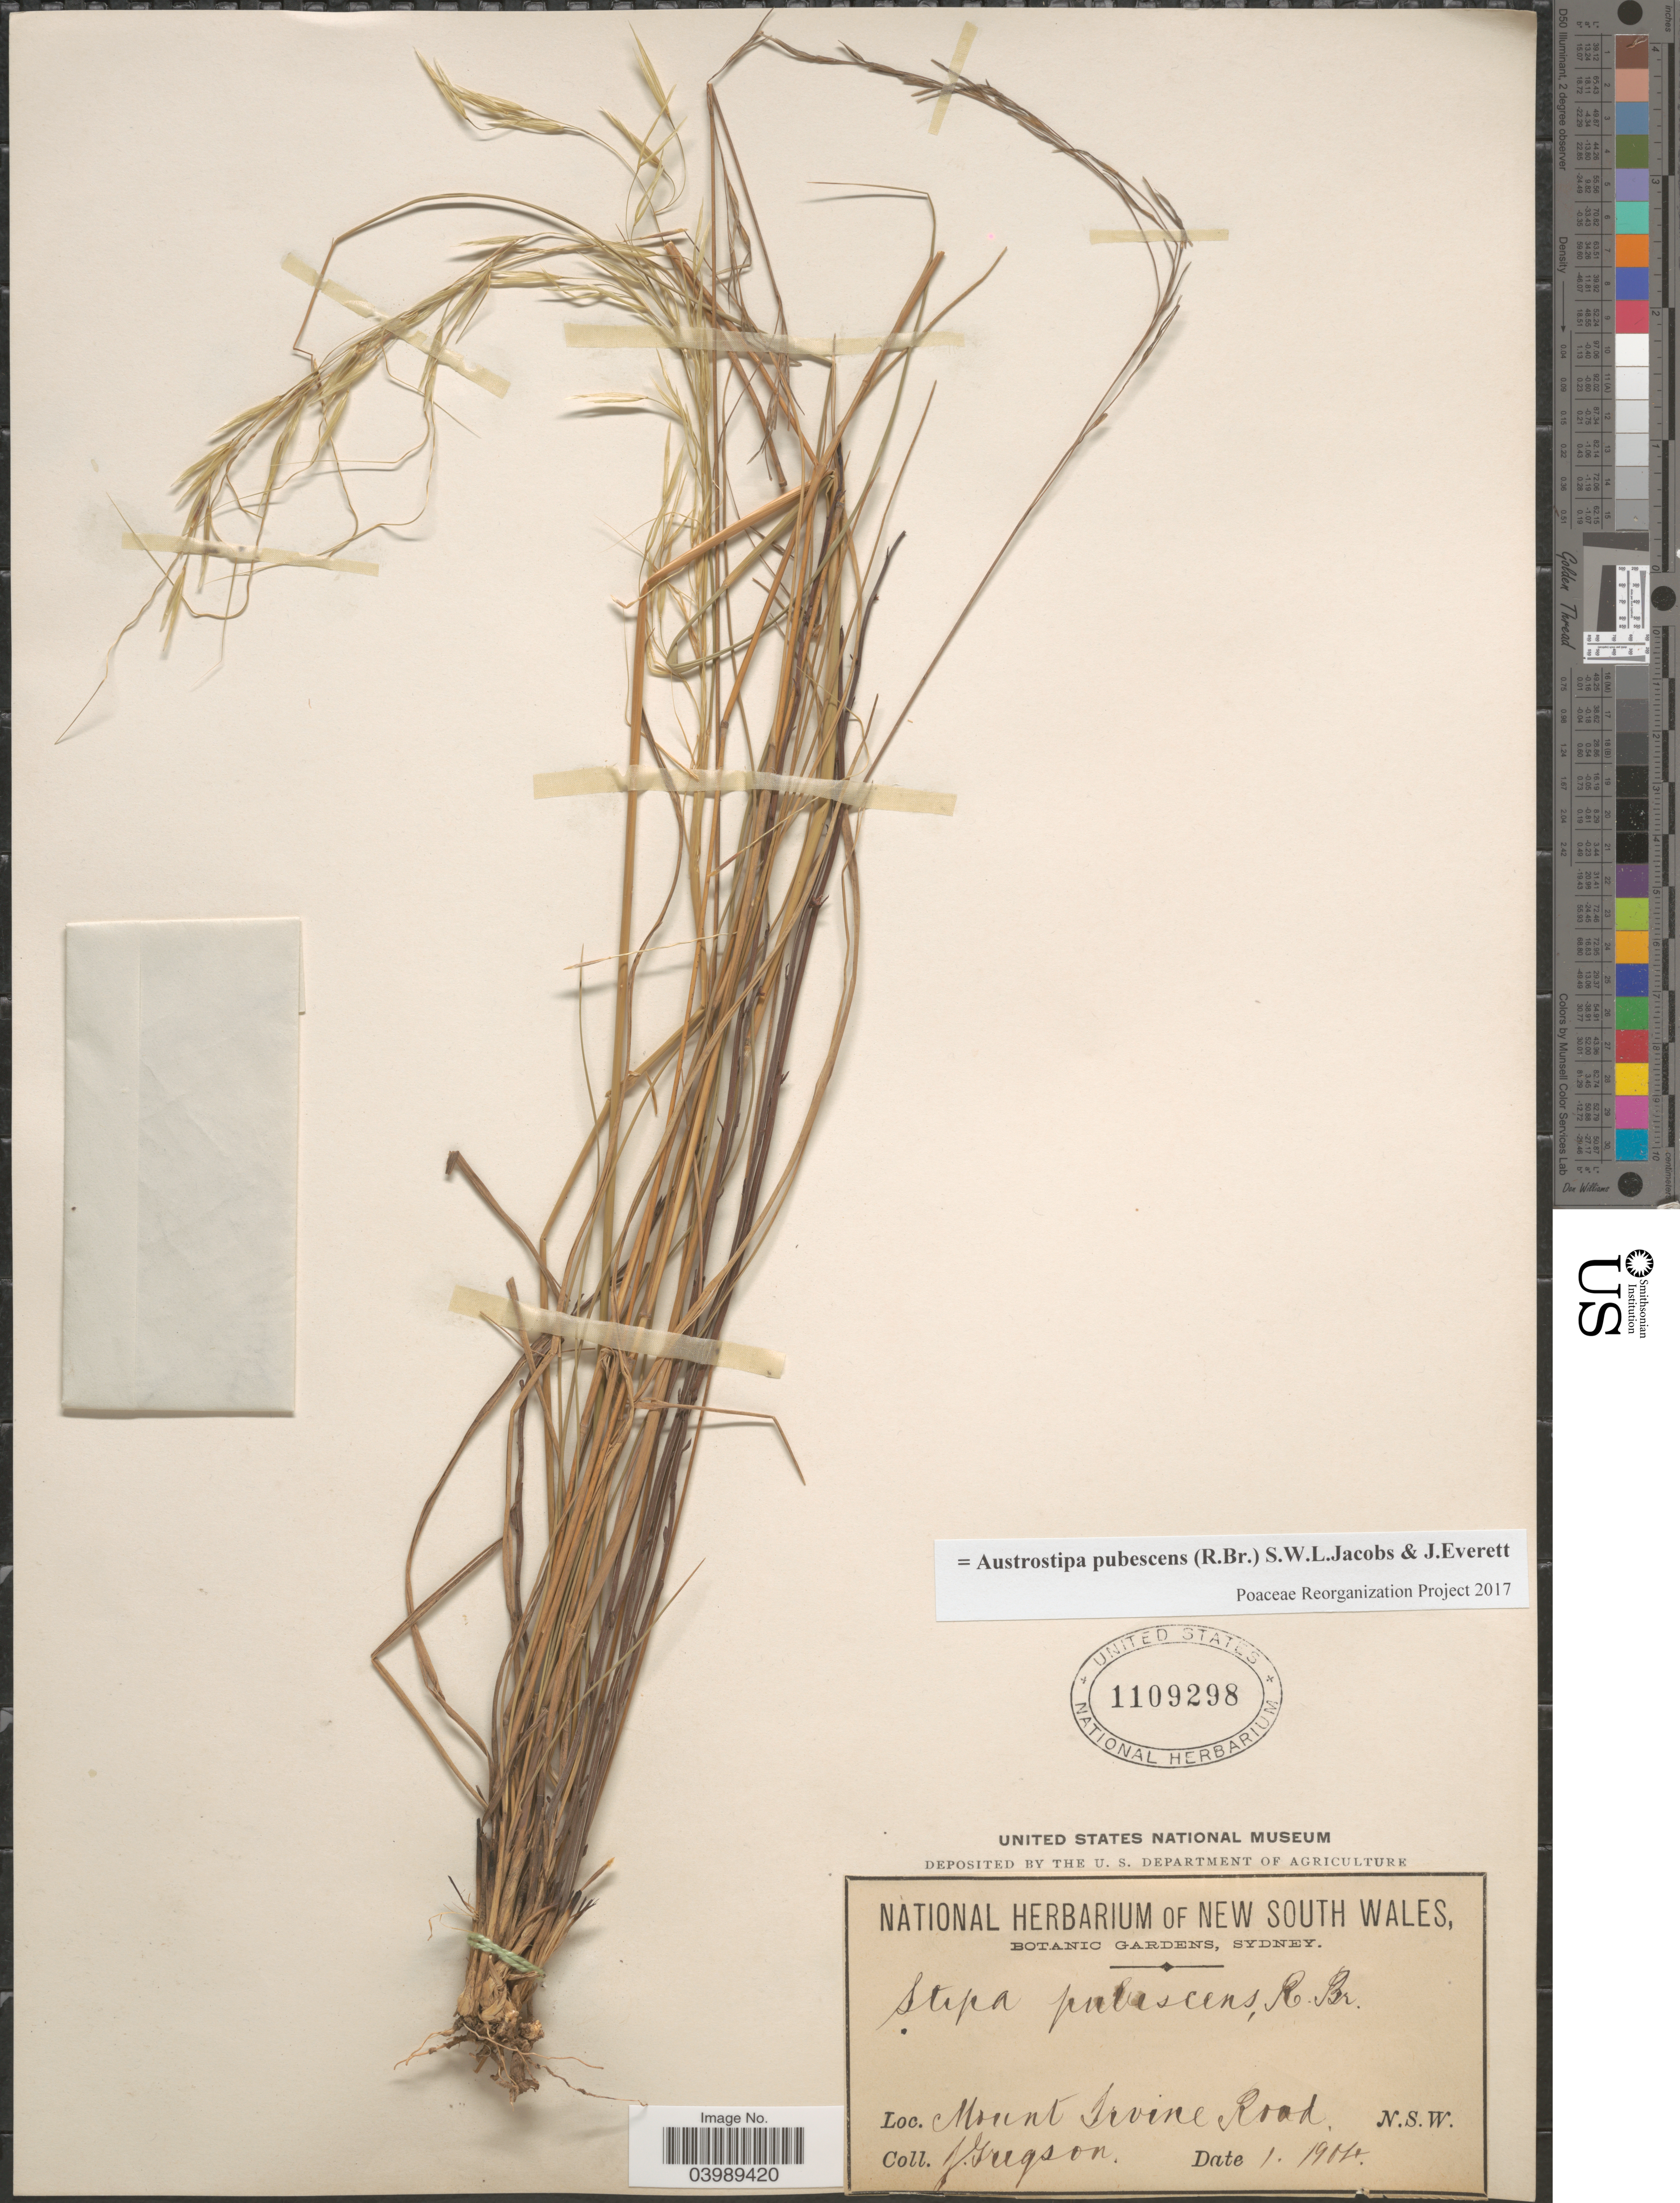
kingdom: Plantae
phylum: Tracheophyta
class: Liliopsida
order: Poales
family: Poaceae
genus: Austrostipa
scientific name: Austrostipa pubescens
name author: (R. Br.) S.W.L. Jacobs & J. Everett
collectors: J. Gregson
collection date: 1904-01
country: Australia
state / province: New South Wales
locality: Mount Irvine Road.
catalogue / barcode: US 1109298